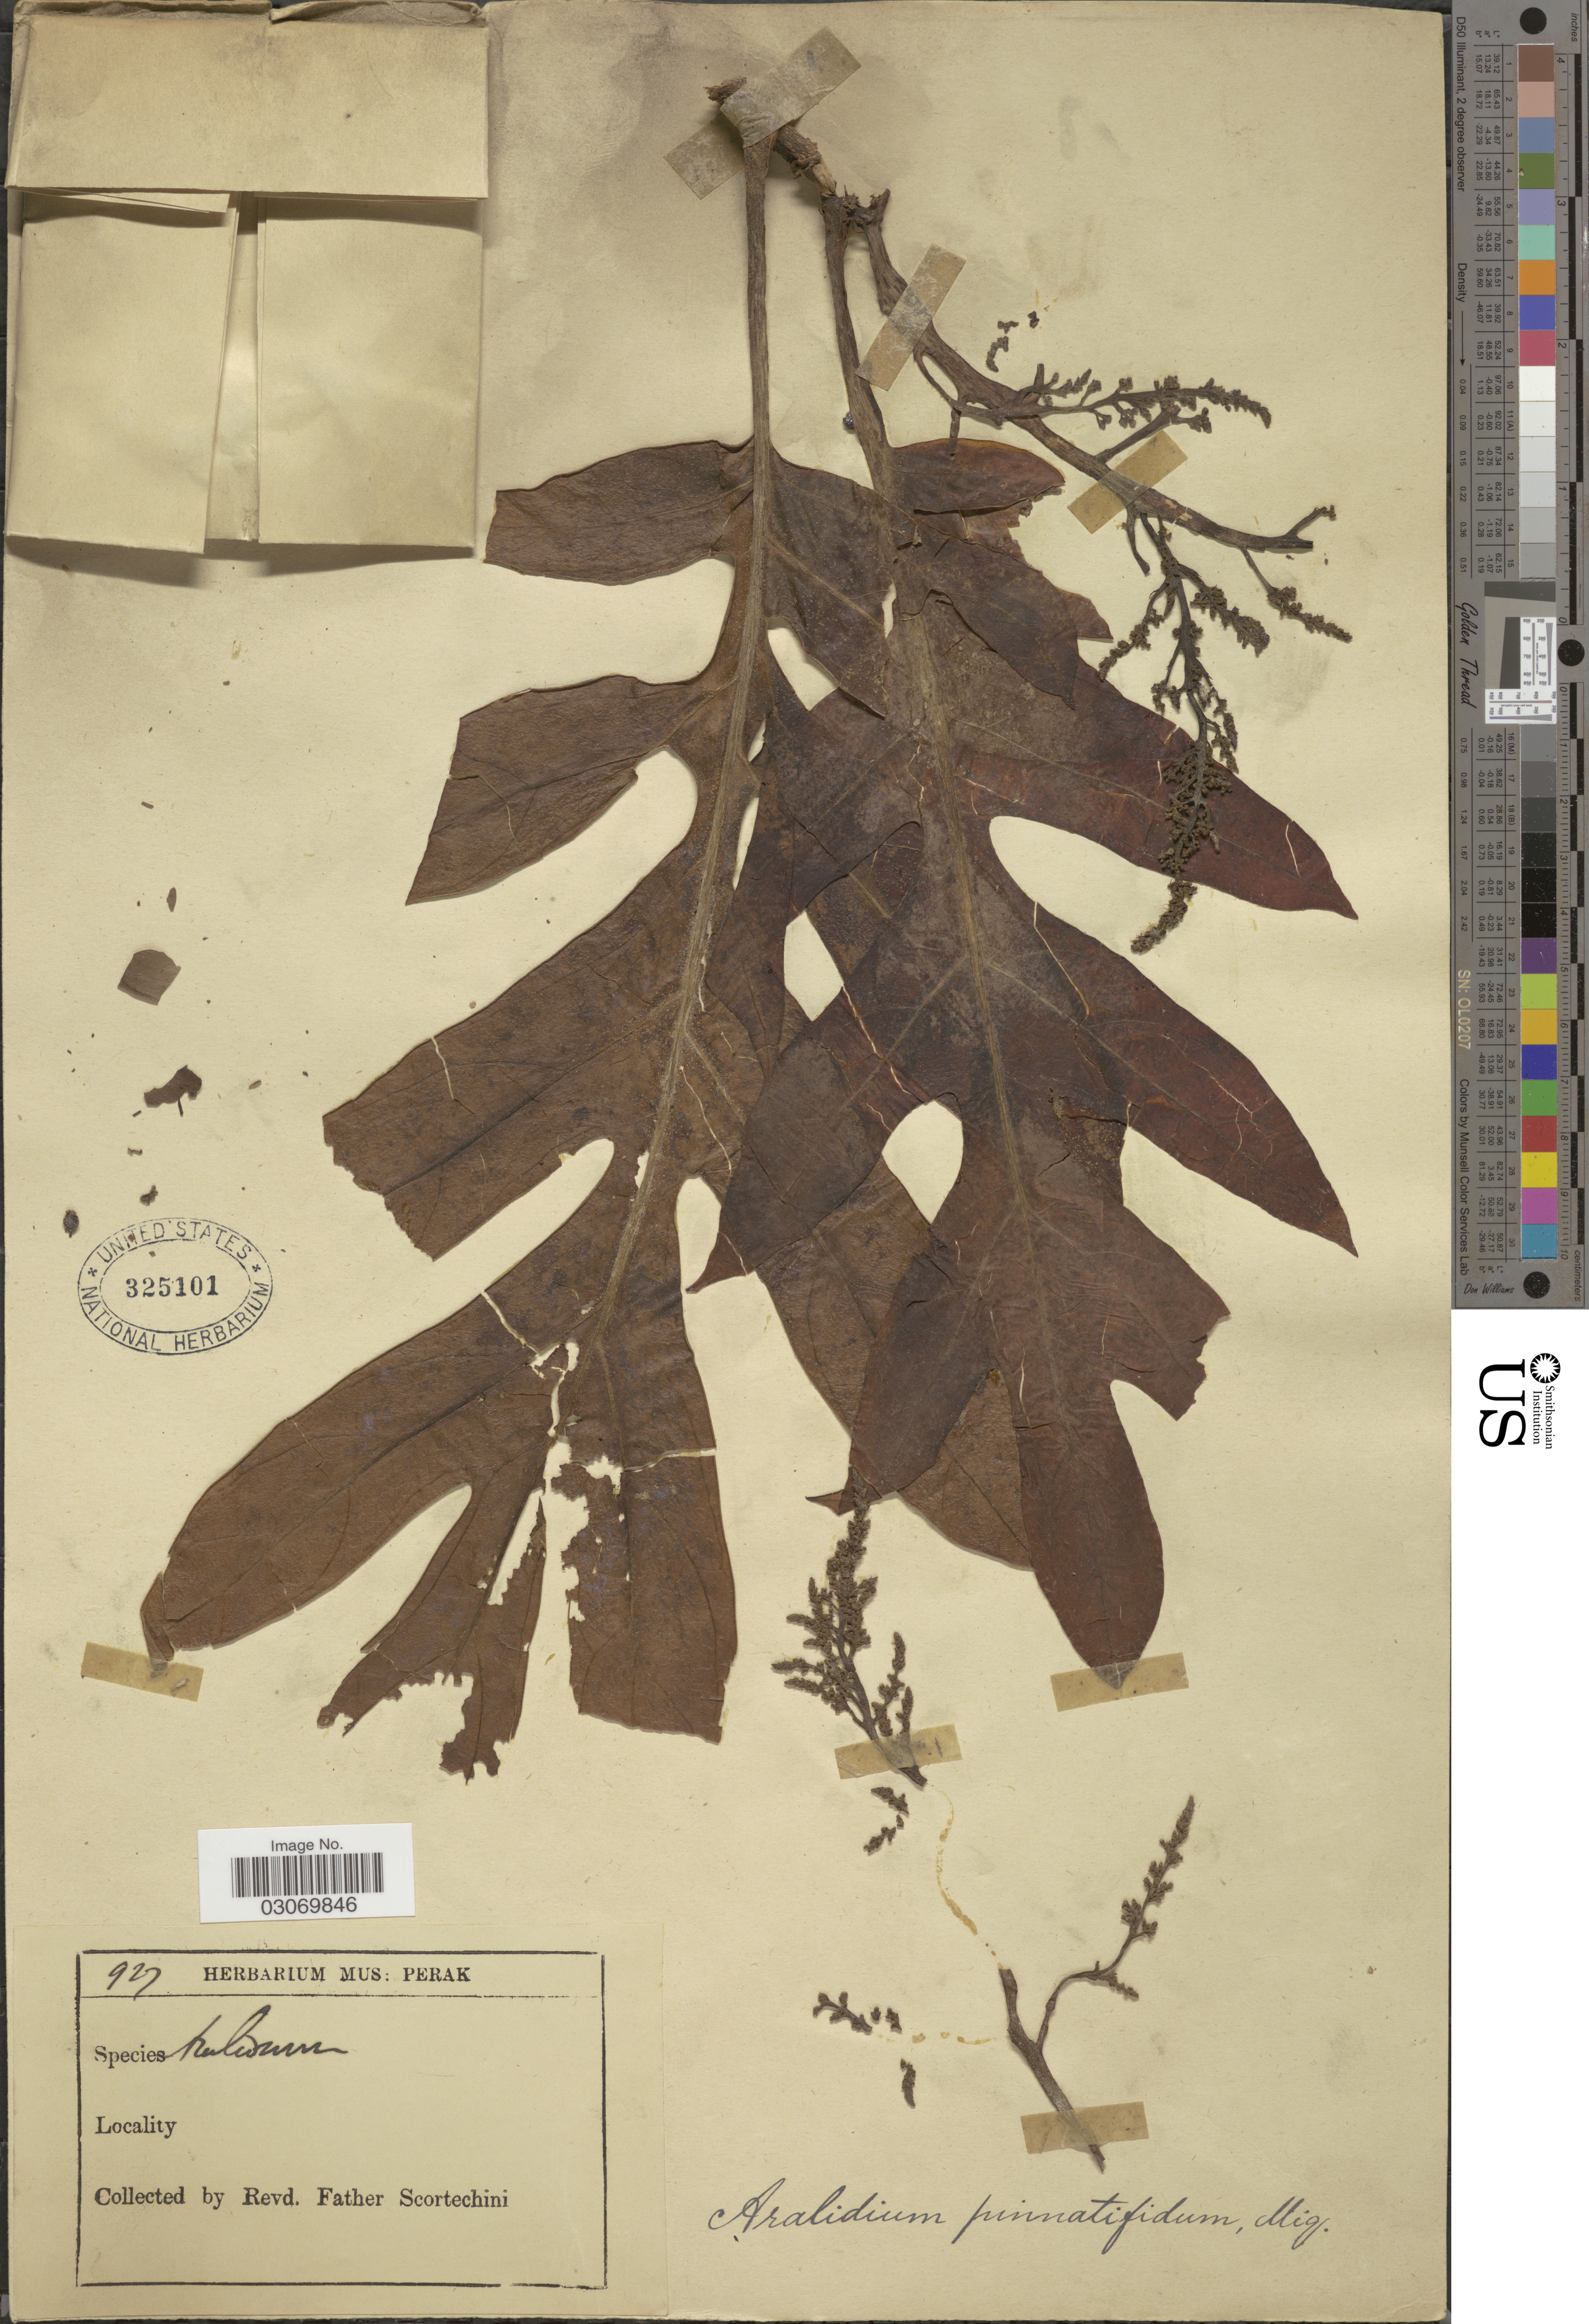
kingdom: Plantae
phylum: Tracheophyta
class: Magnoliopsida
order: Apiales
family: Torricelliaceae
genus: Aralidium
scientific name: Aralidium pinnatifidum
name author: Miq.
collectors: Fr. Scortechini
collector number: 927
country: Malaysia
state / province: Perak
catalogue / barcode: US 325101